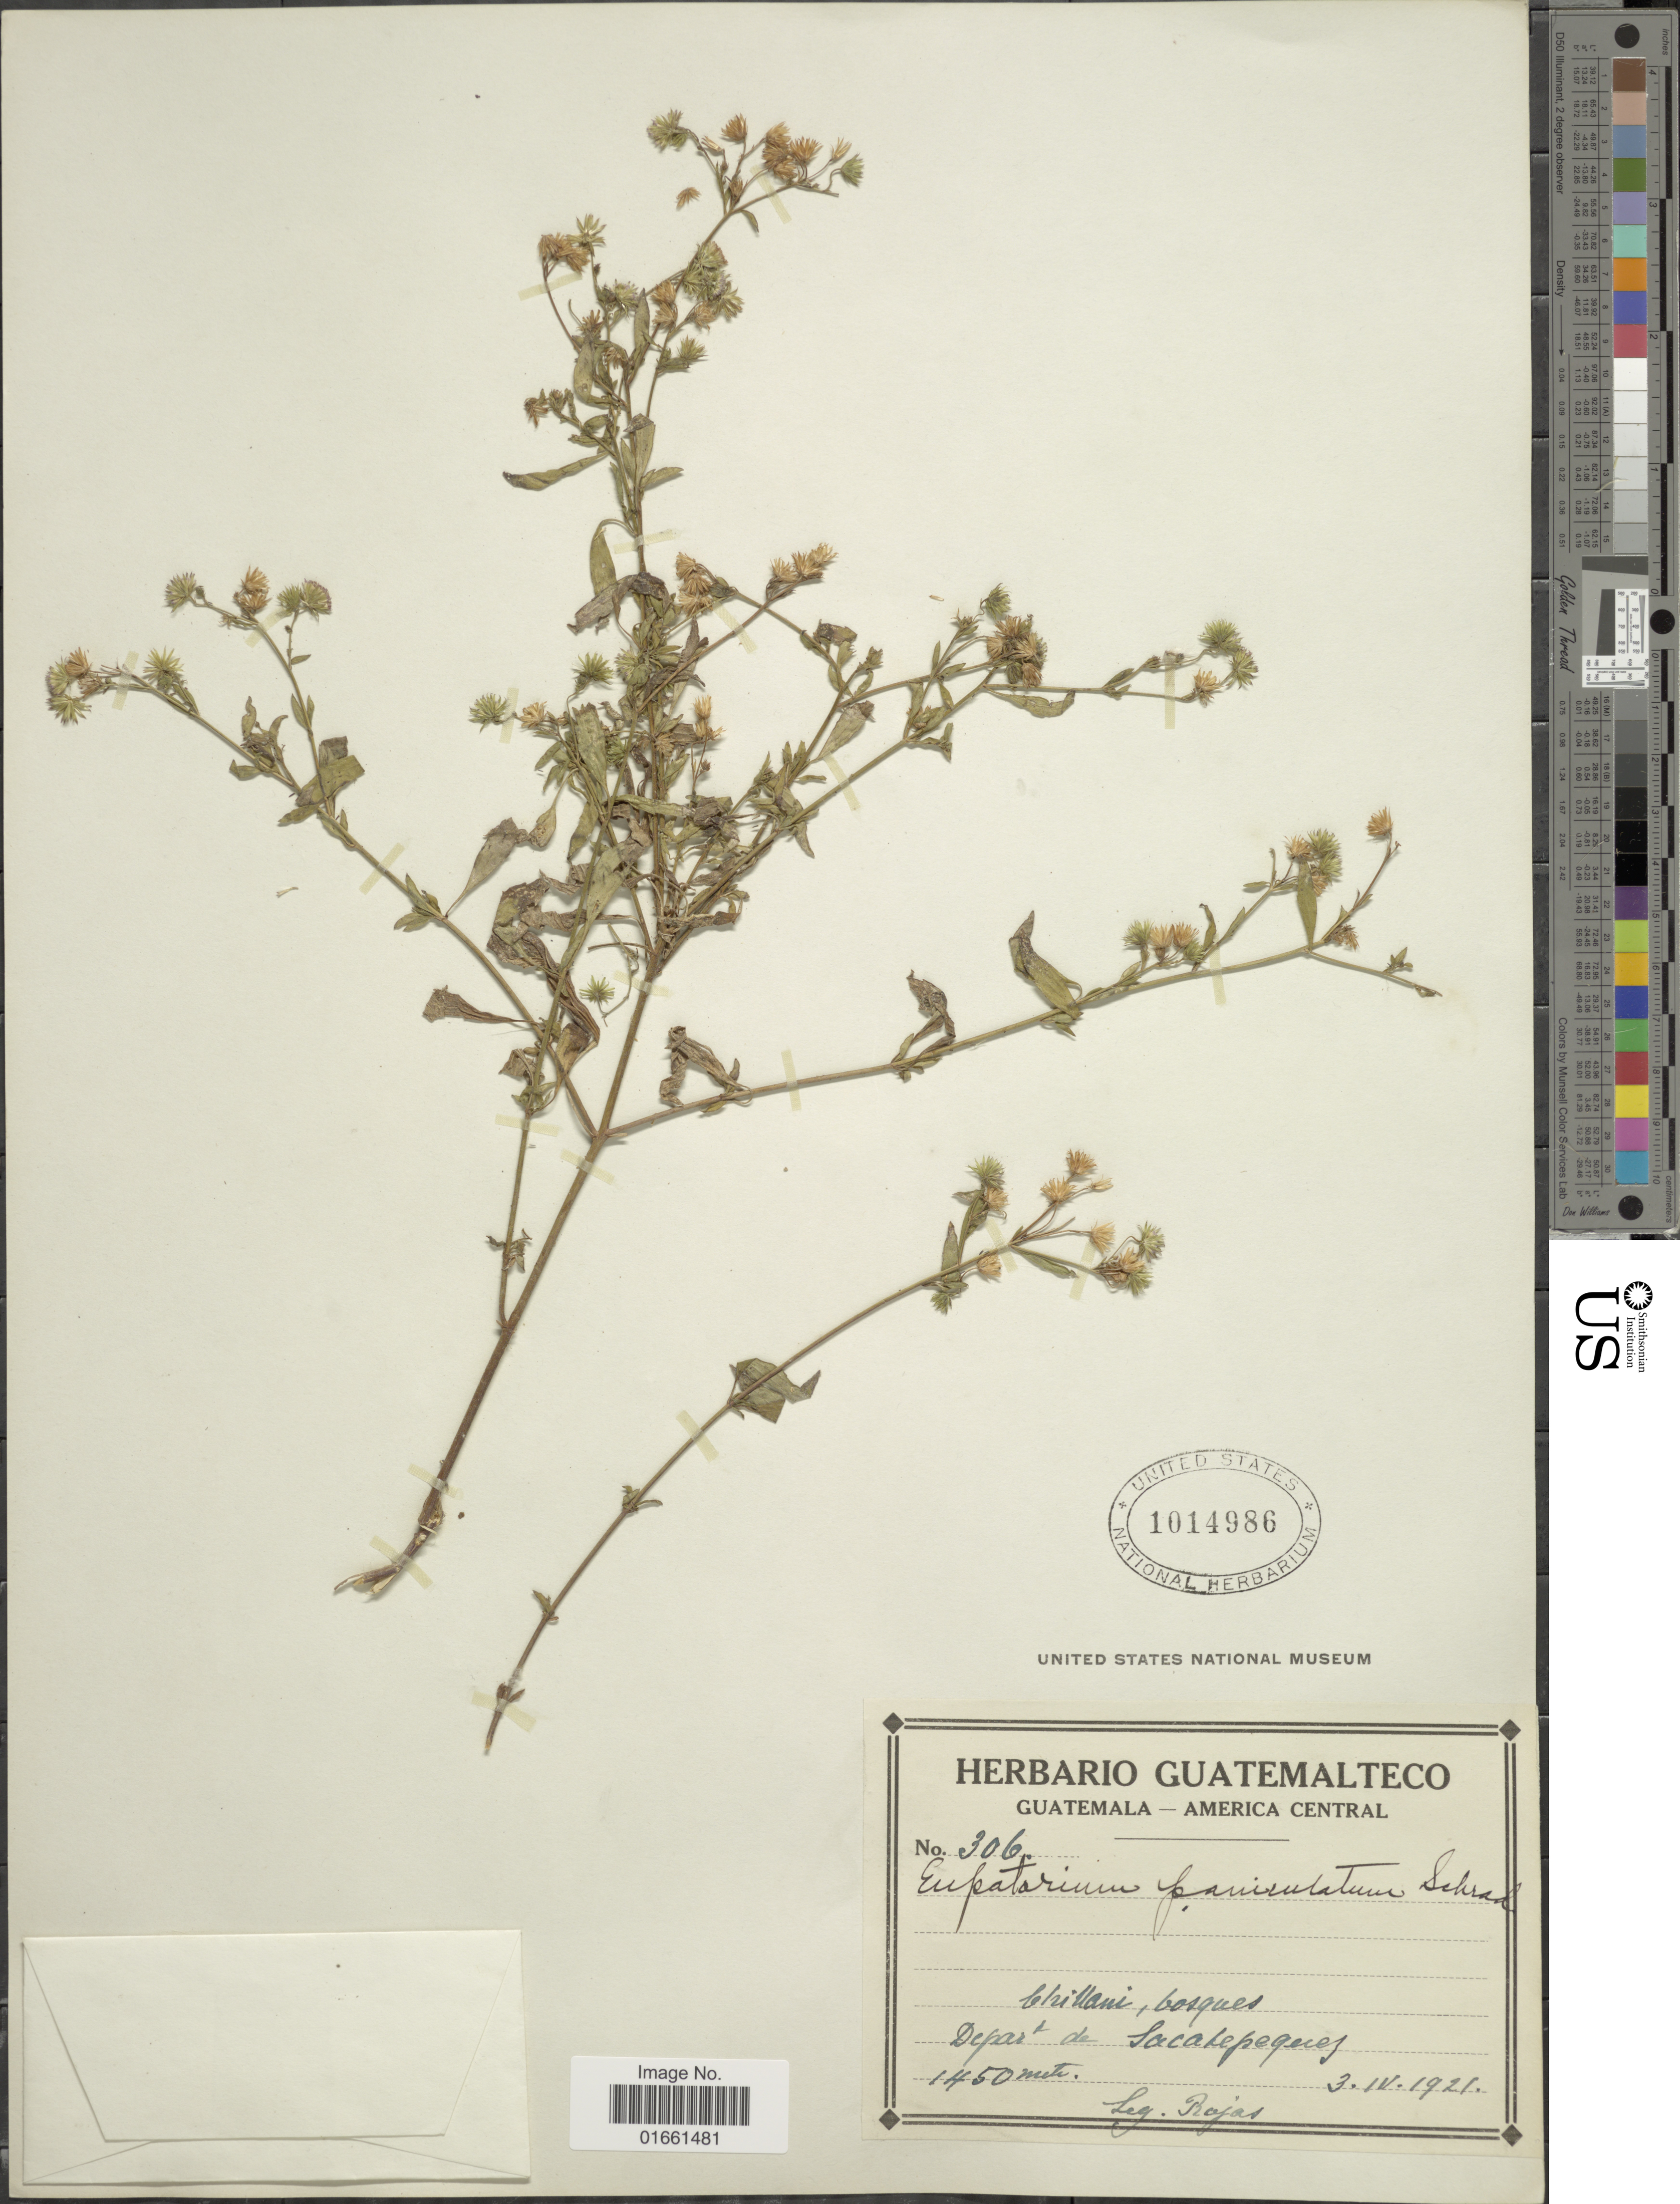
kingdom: Plantae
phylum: Tracheophyta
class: Magnoliopsida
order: Asterales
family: Asteraceae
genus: Fleischmannia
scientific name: Fleischmannia imitans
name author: (B.L. Rob.) R.M. King & H. Rob.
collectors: Rojas, --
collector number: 306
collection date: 1921-04-03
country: Guatemala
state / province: Sacatepéquez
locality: Bhillani, Bosques m Depert de Sacatepequez.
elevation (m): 1450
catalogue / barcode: US 1014986